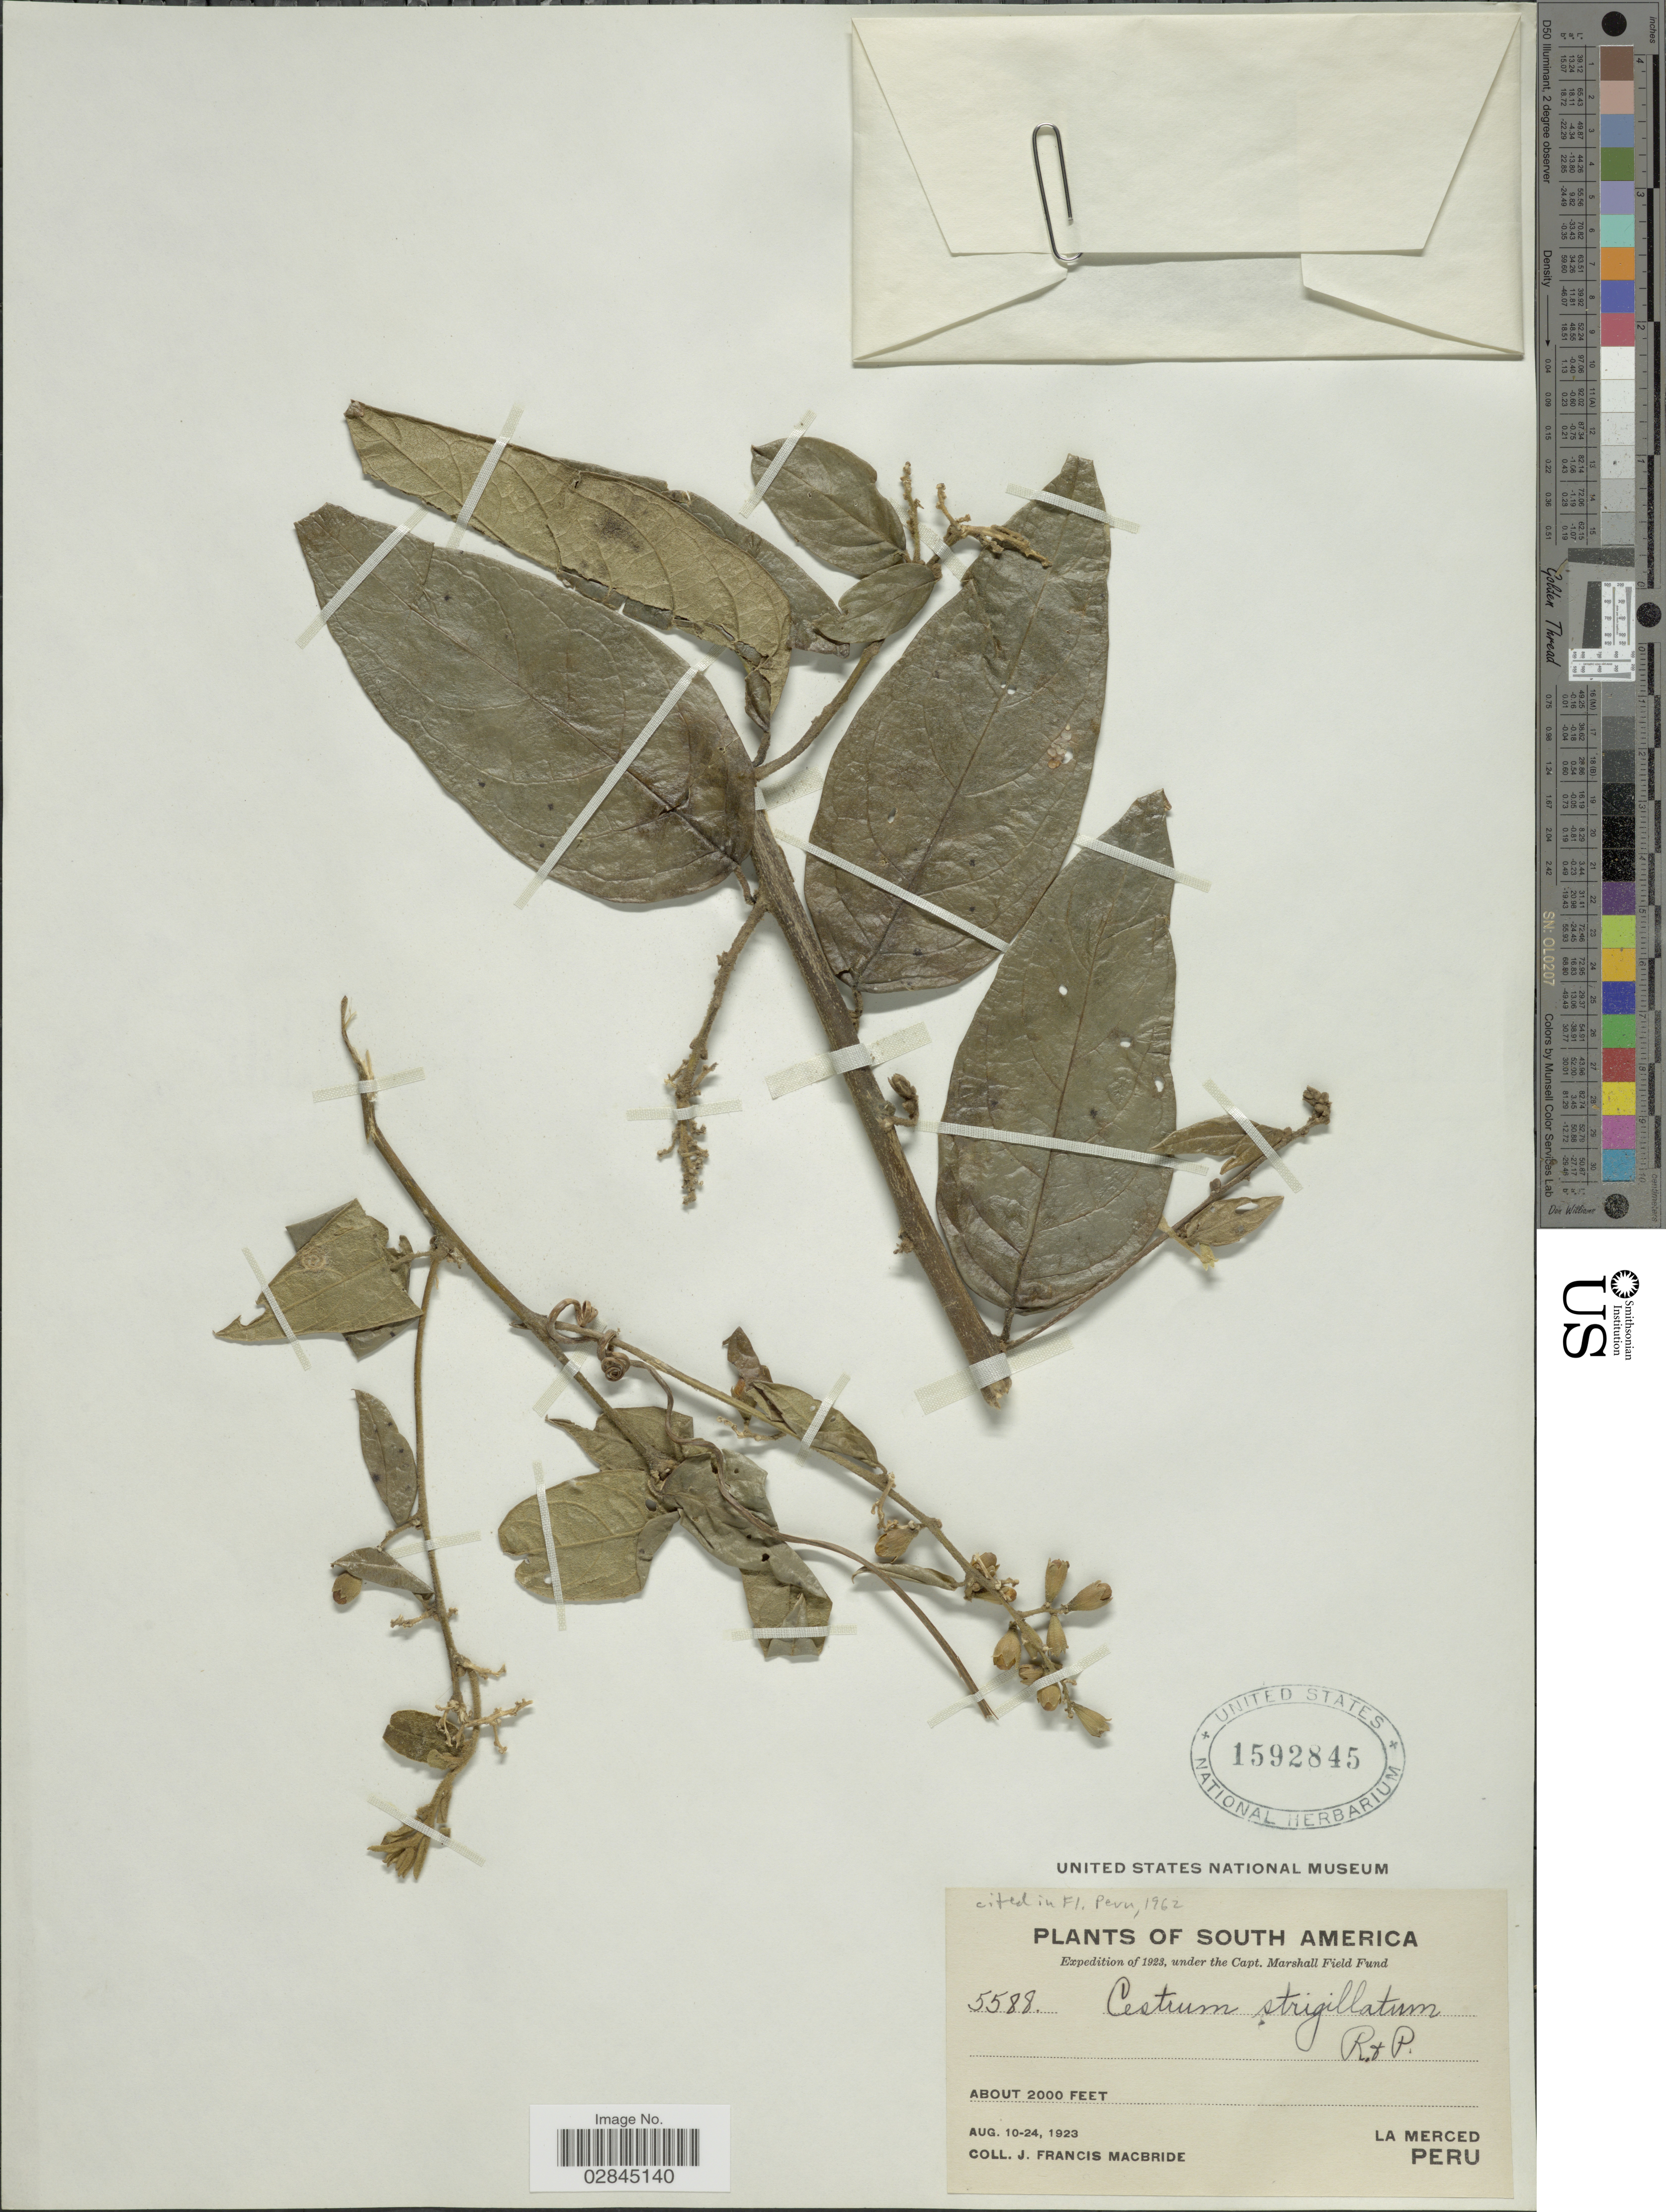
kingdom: Plantae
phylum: Tracheophyta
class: Magnoliopsida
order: Solanales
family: Solanaceae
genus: Cestrum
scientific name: Cestrum strigilatum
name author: Ruiz & Pav.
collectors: J. F. Macbride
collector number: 5588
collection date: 1923-08-10/1923-08-24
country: Peru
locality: La Merced.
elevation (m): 610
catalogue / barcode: US 1592845